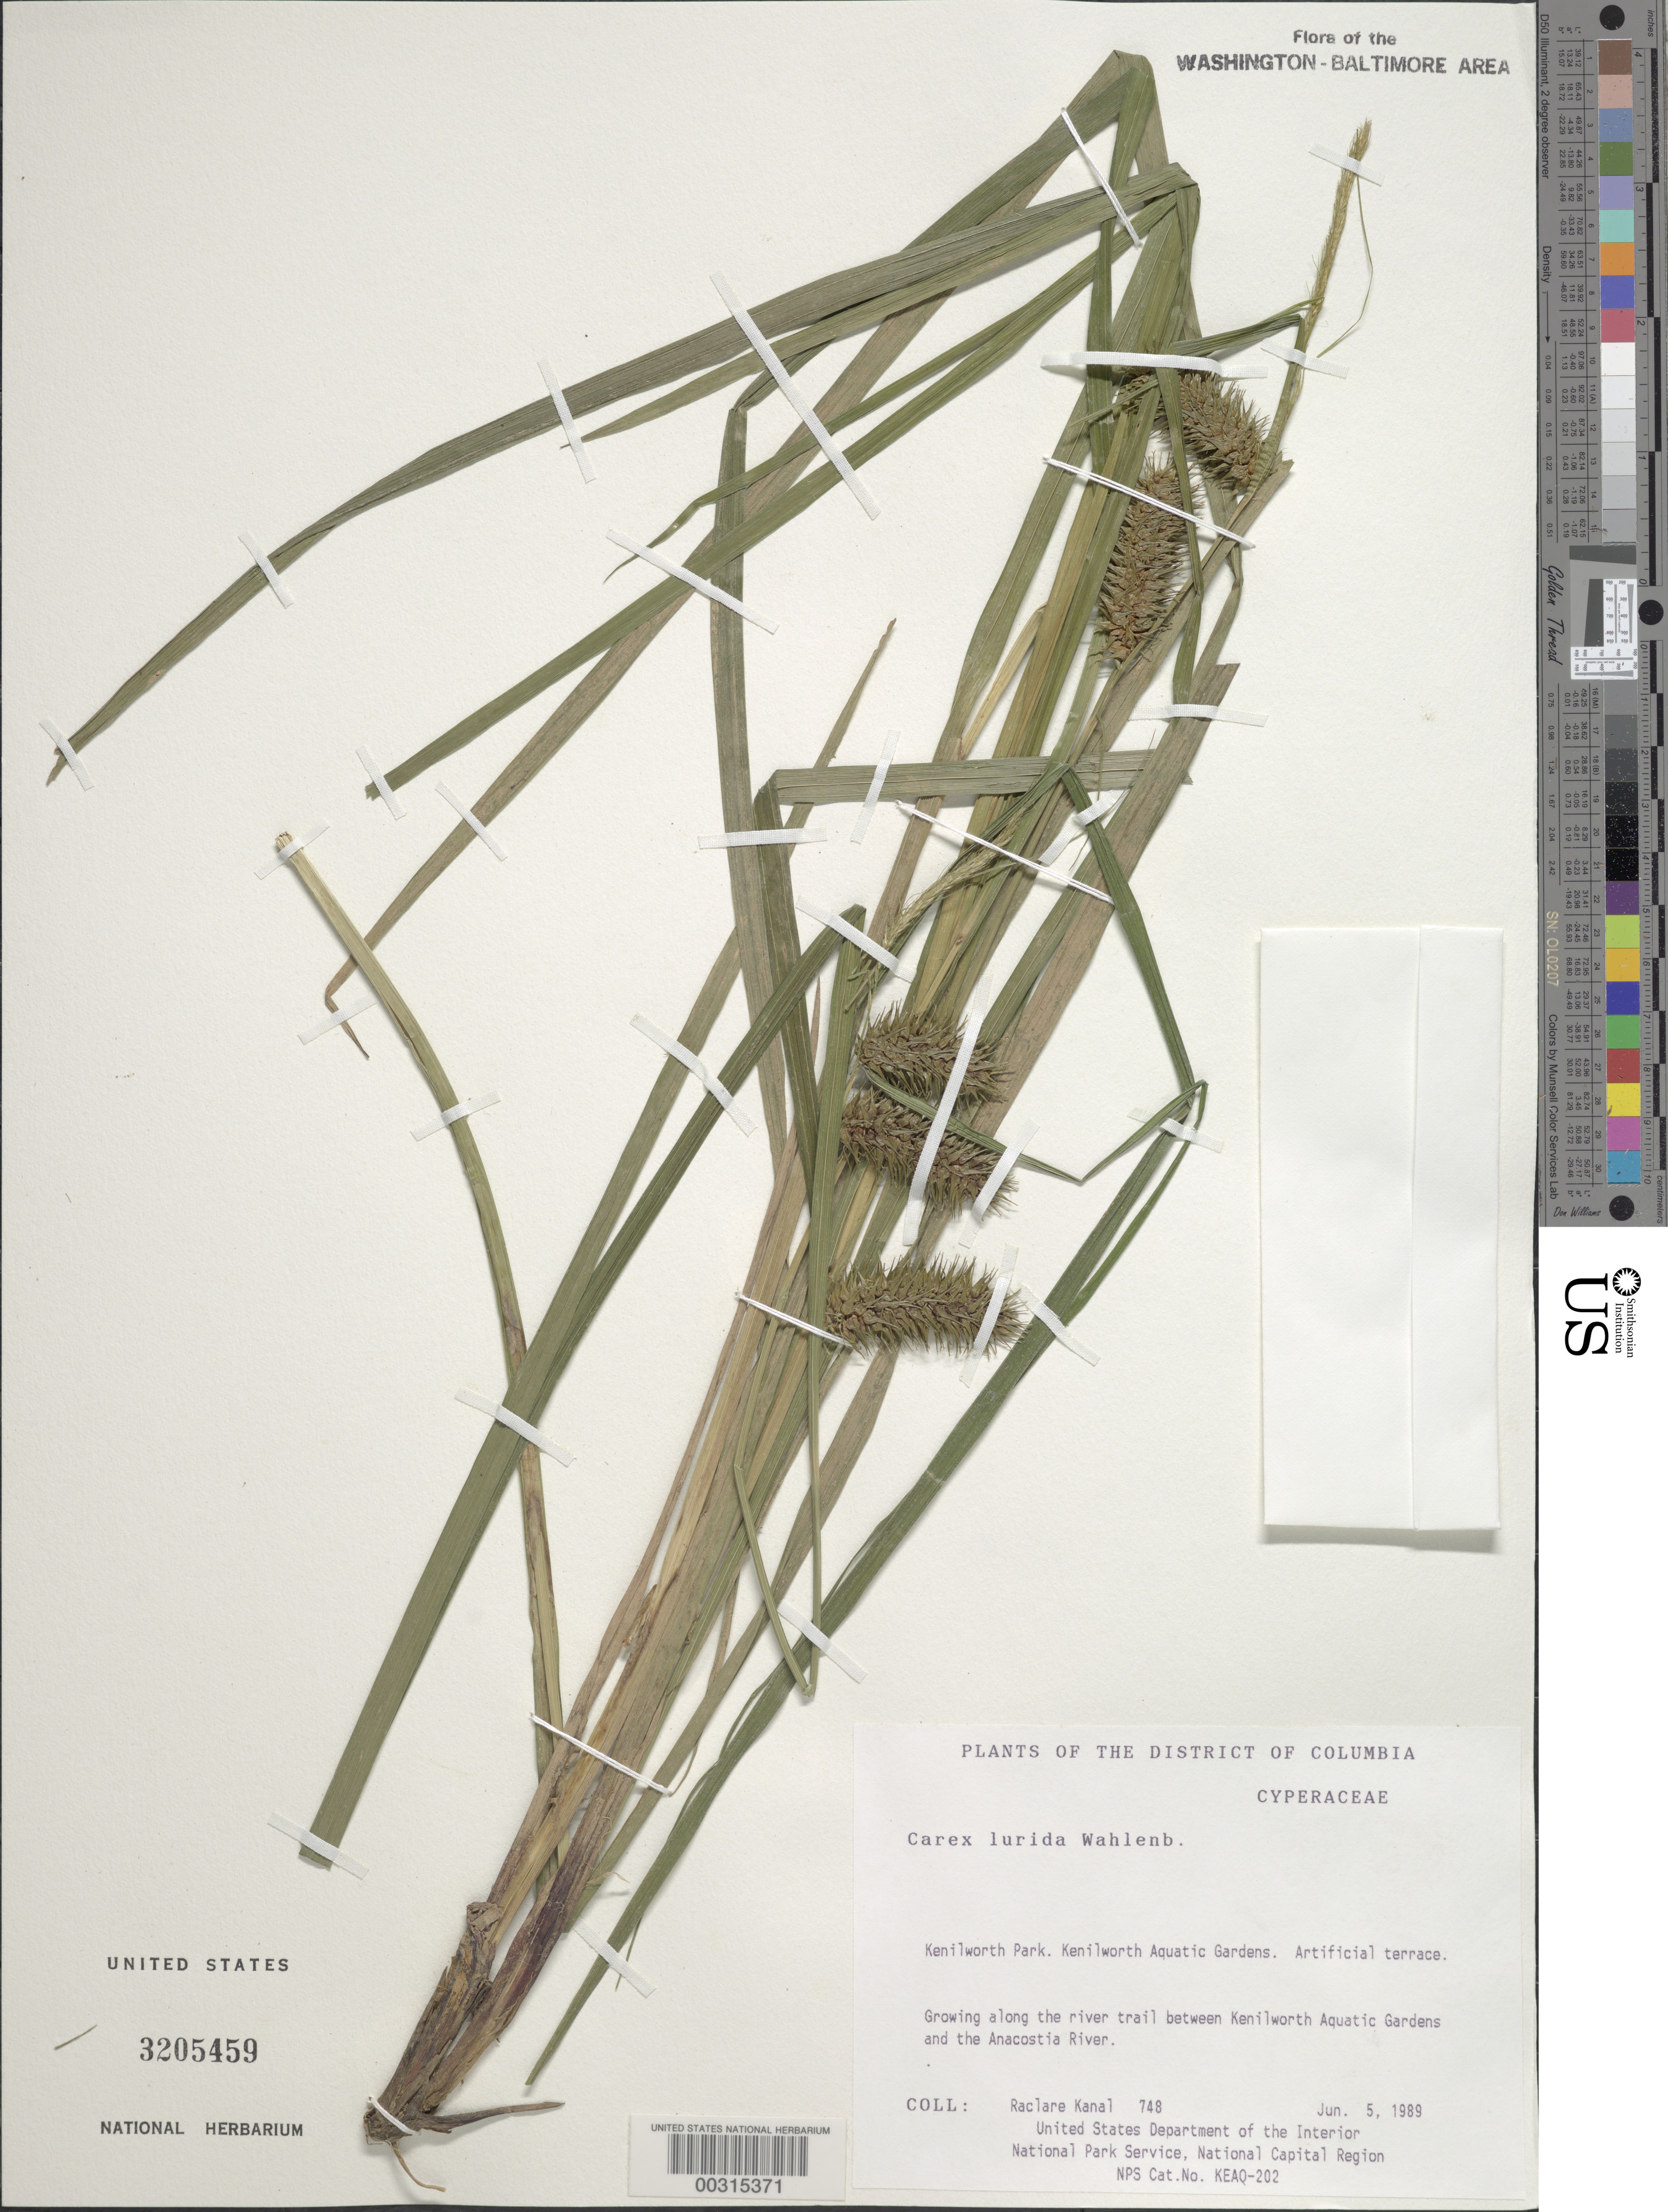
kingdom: Plantae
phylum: Tracheophyta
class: Liliopsida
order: Poales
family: Cyperaceae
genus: Carex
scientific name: Carex rosea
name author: Willd.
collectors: R. Kanal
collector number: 748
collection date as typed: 05 Jun 1989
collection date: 1989-06-05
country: United States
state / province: District of Columbia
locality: Kenilworth Park, Kenilworth Aquatic Gardens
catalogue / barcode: US 3205459